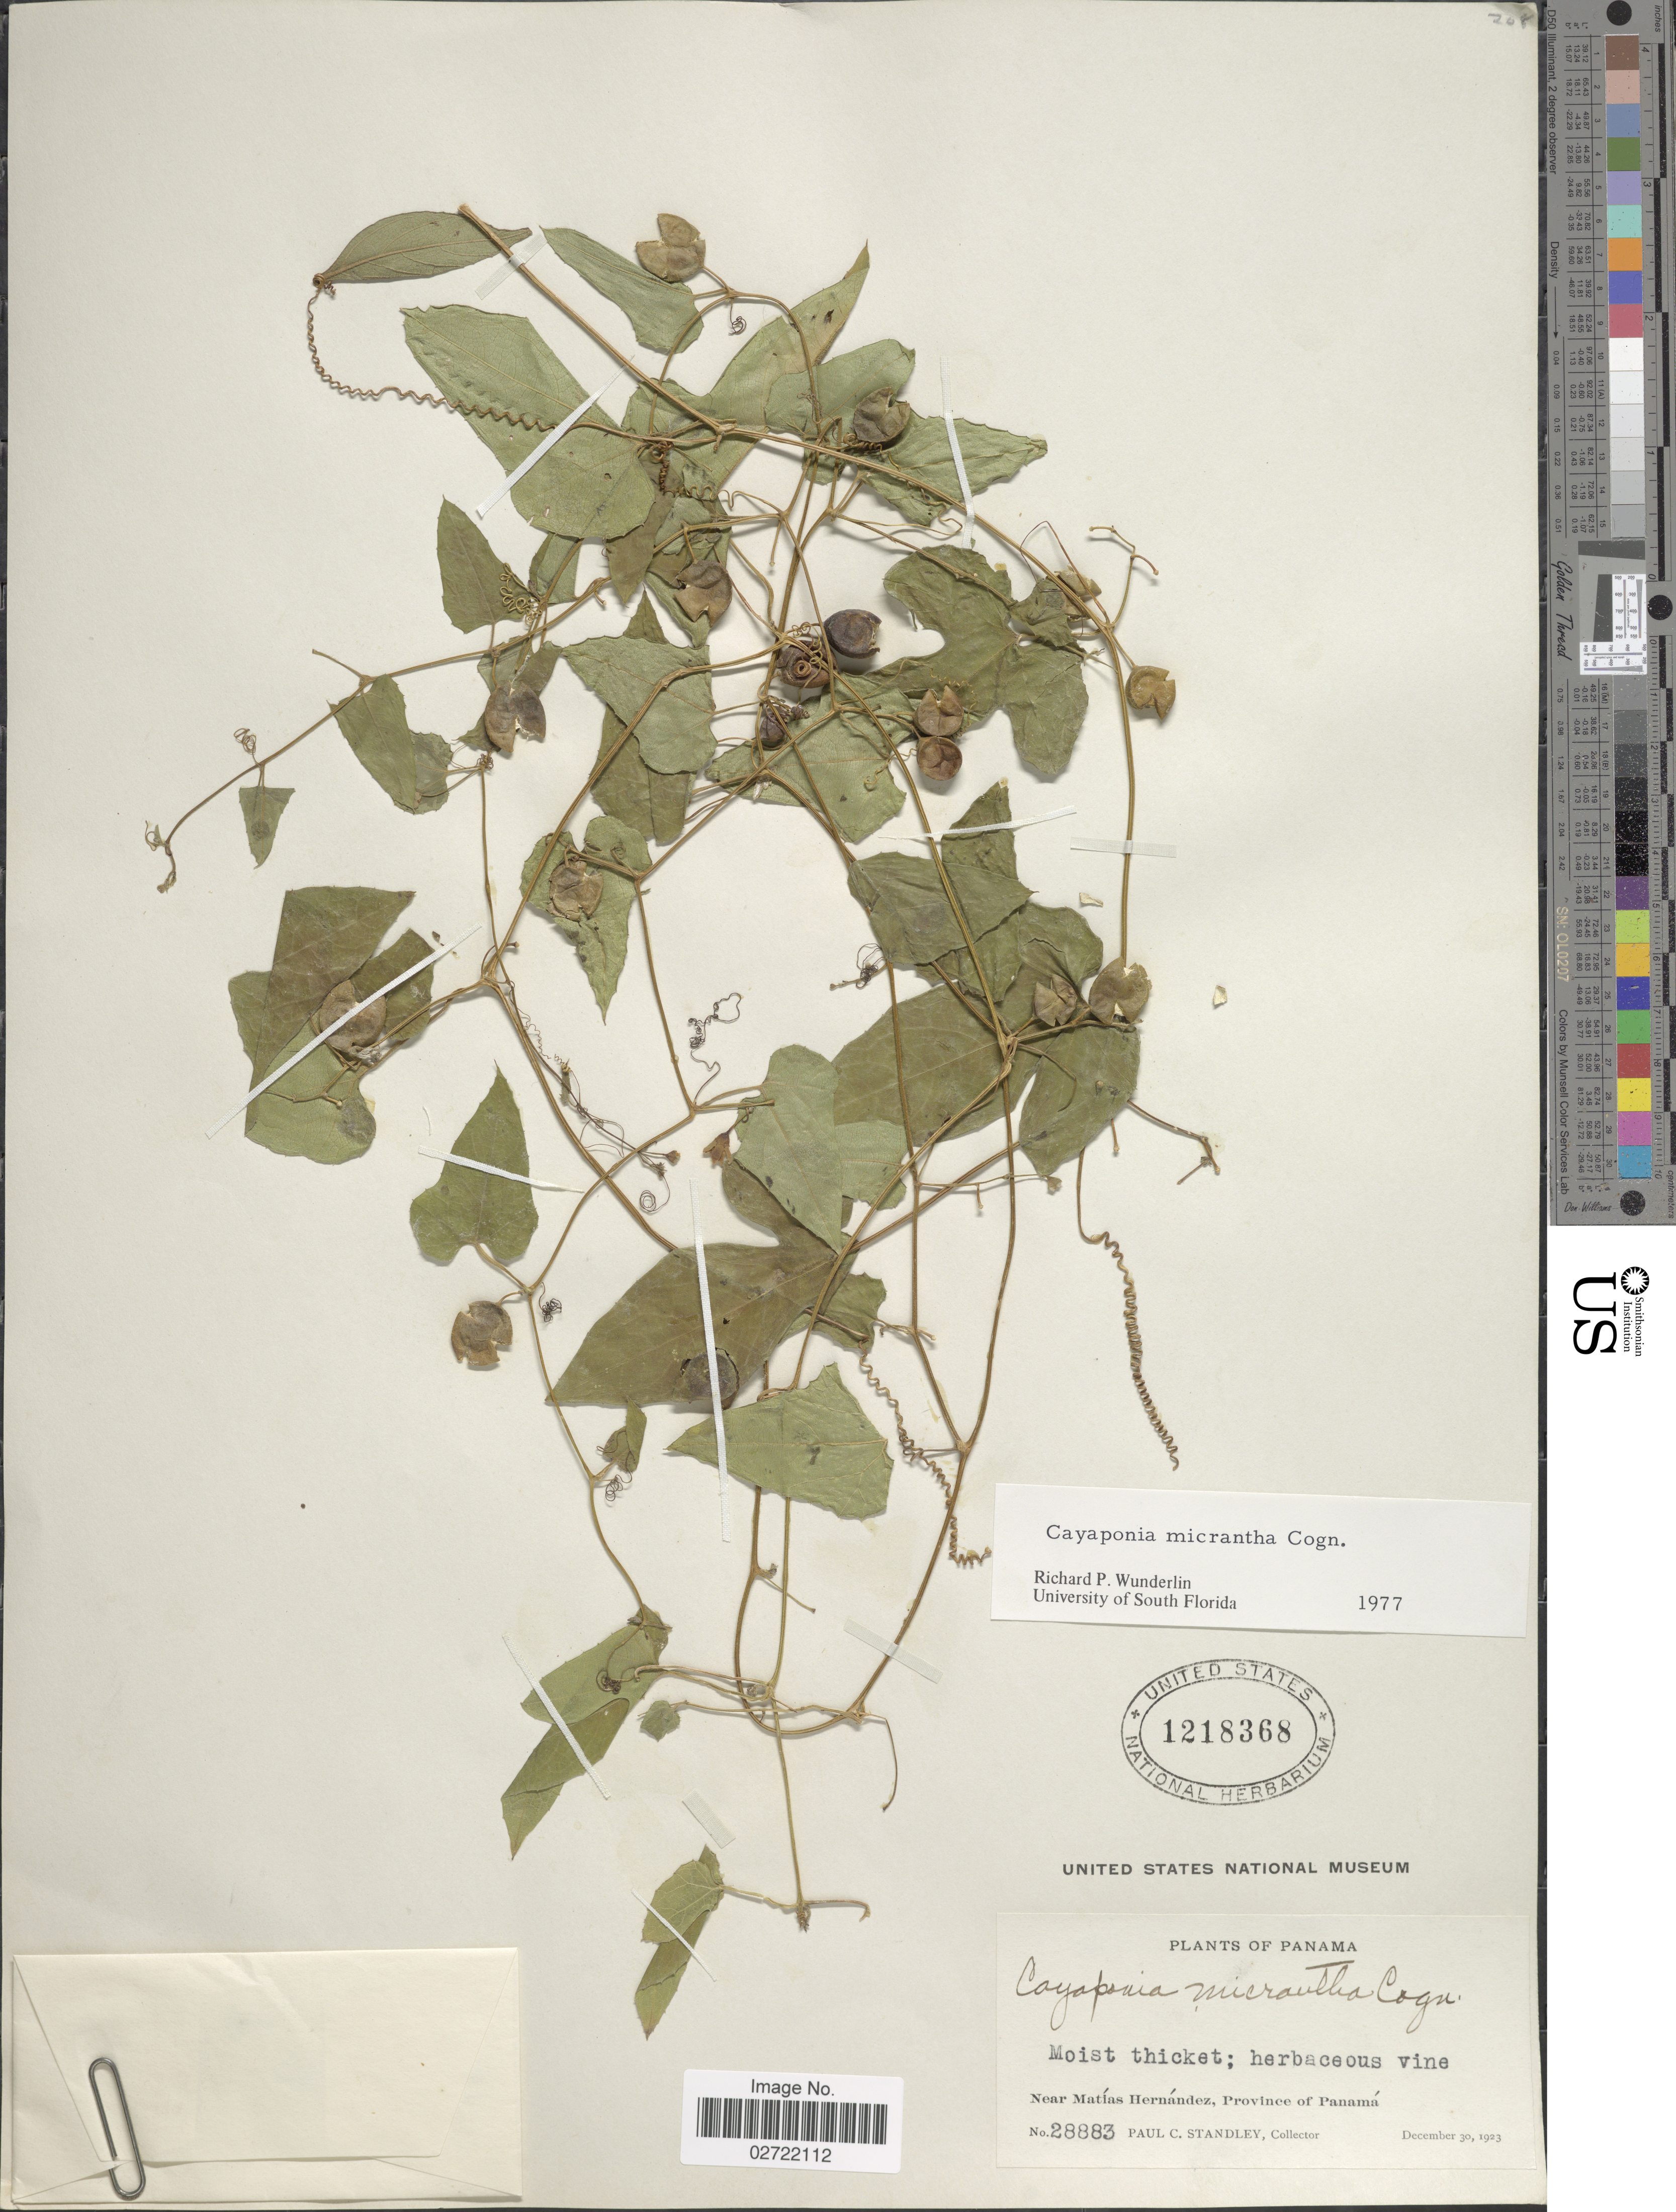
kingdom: Plantae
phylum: Tracheophyta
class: Magnoliopsida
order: Cucurbitales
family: Cucurbitaceae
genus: Cayaponia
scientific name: Cayaponia micrantha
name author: Cogn.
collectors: P. C. Standley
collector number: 28883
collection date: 1923-12-30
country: Panama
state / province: Panamá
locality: Near Matías Hernández.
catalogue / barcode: US 1218368